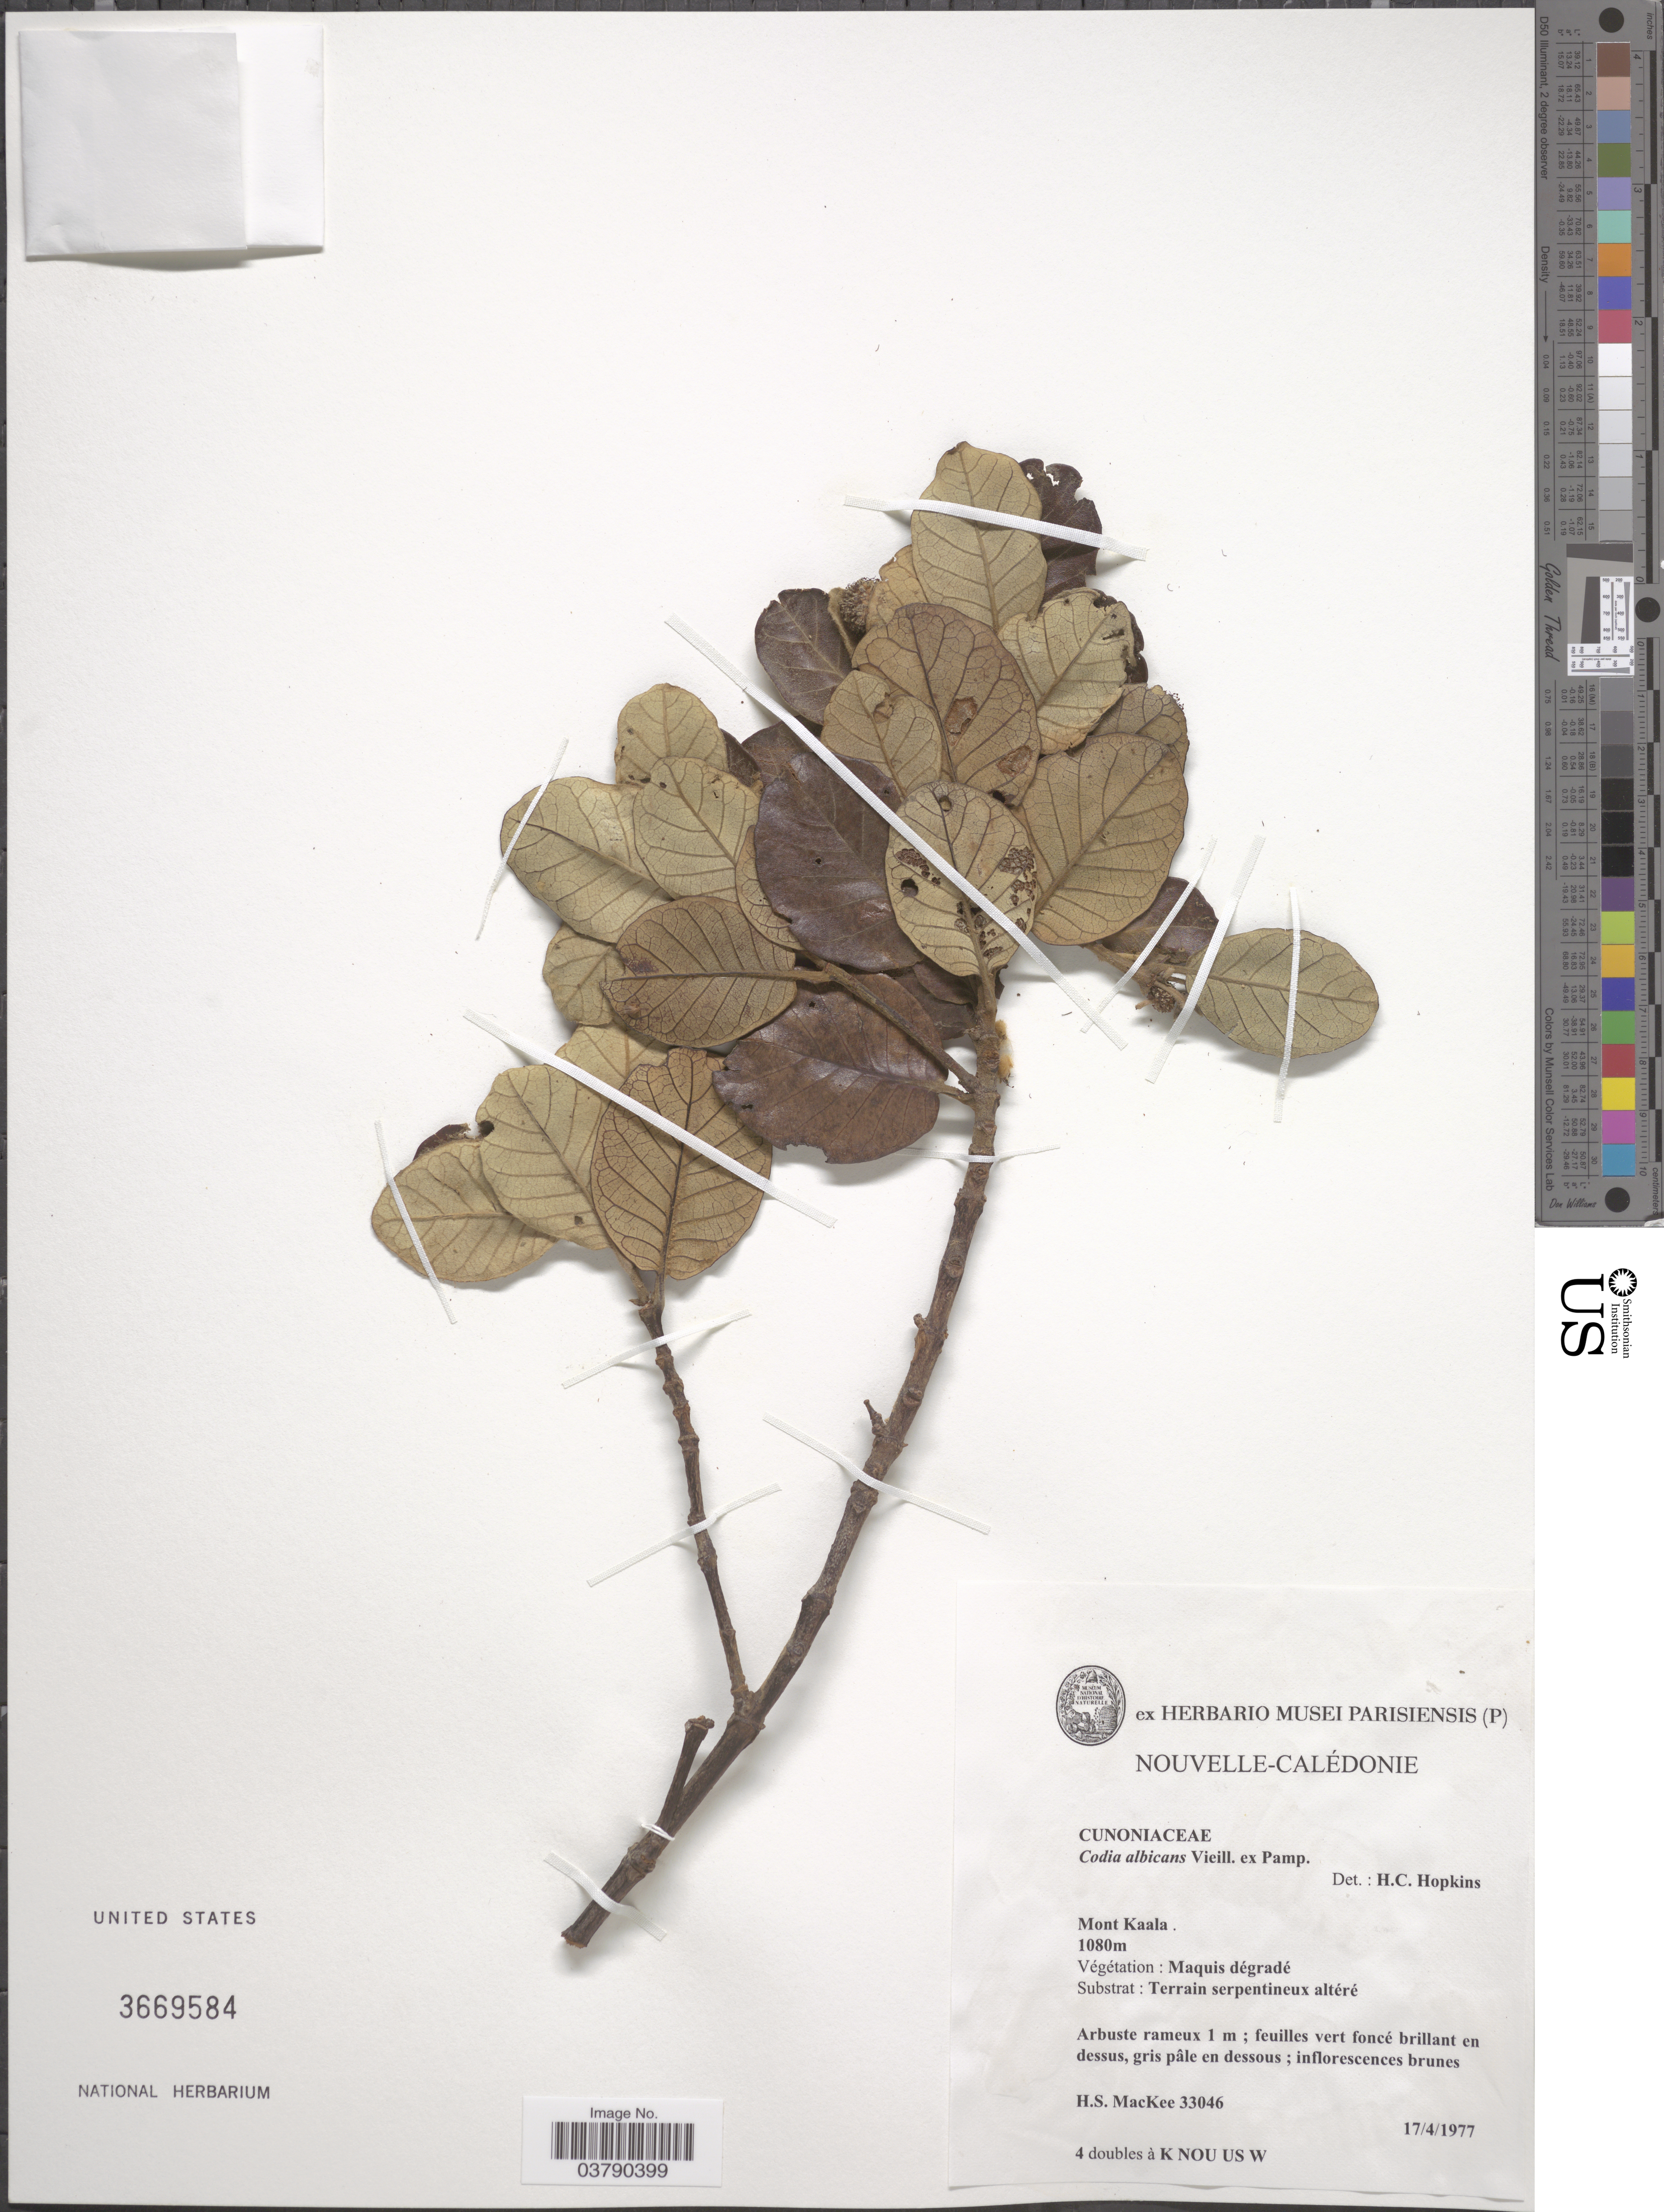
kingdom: Plantae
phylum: Tracheophyta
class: Magnoliopsida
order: Oxalidales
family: Cunoniaceae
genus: Codia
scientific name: Codia albicans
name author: Vieill. ex Pamp.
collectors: H. Mackee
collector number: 33046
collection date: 1977-04-17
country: New Caledonia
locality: Nouvelle-Calédonie. Mont Kaala.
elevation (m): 1080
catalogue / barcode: US 3669584